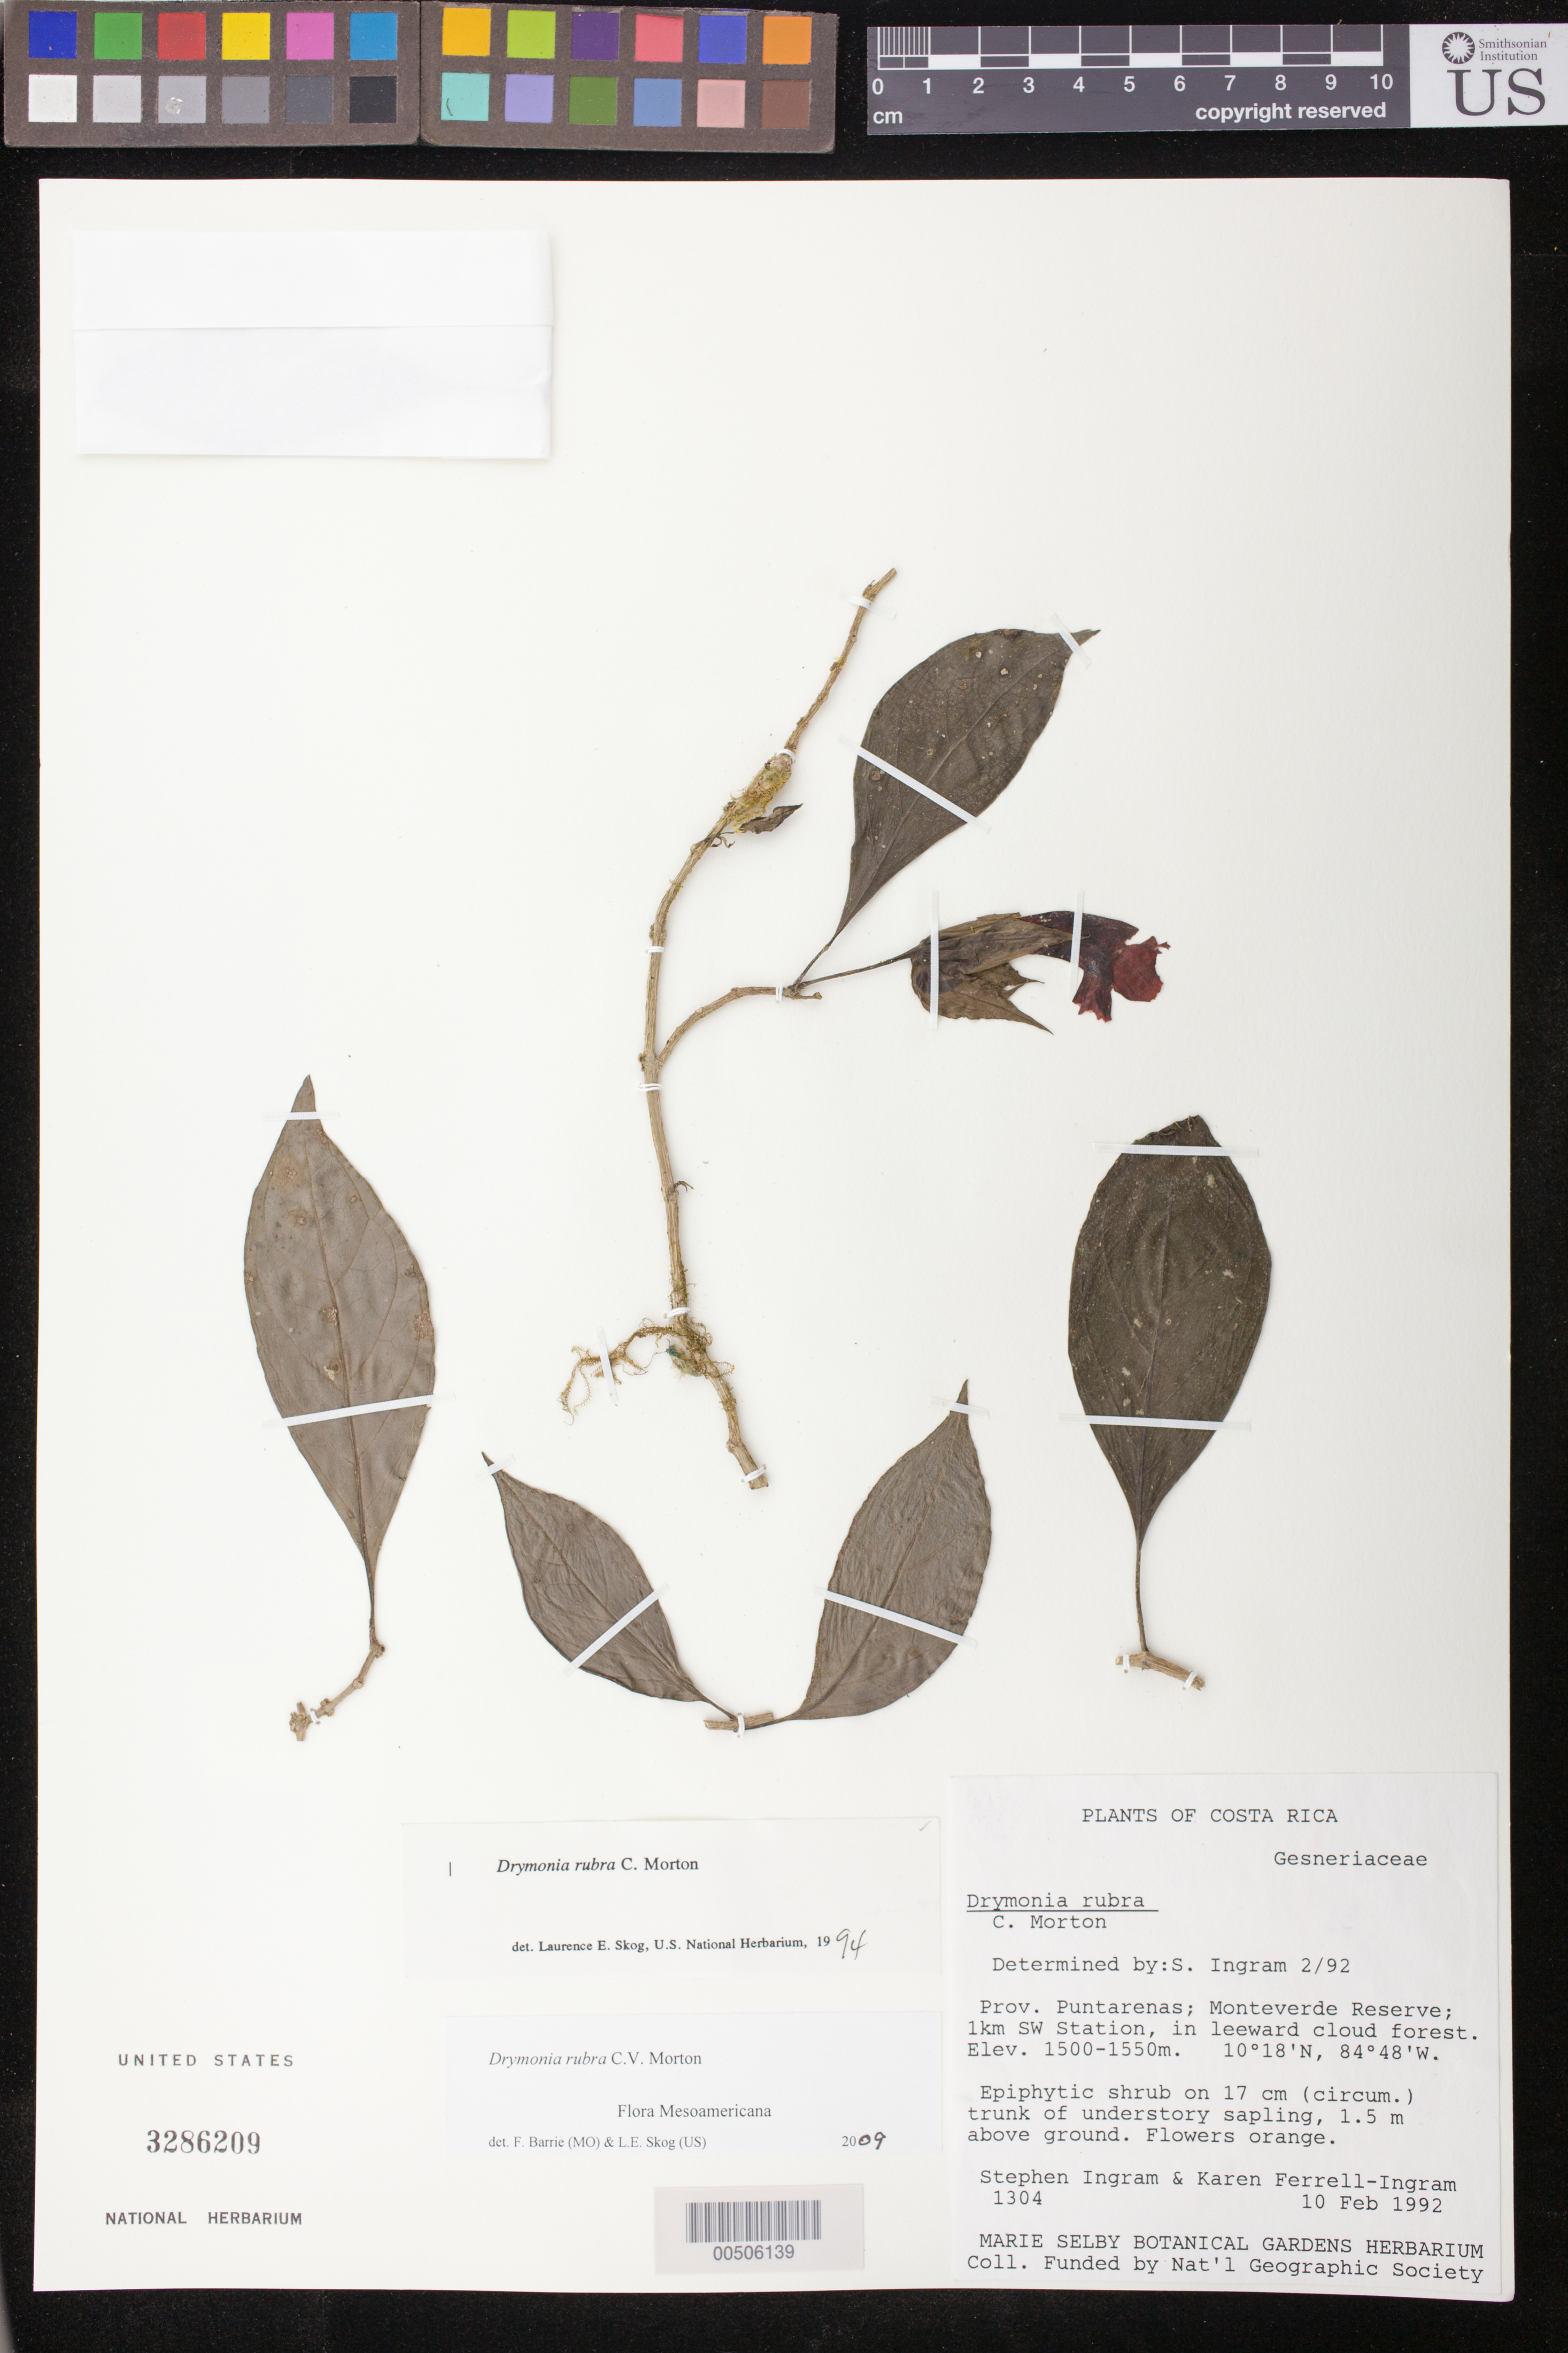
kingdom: Plantae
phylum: Tracheophyta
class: Magnoliopsida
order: Lamiales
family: Gesneriaceae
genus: Drymonia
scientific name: Drymonia rubra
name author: C.V. Morton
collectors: S. Ingram & K. Ferrell-Ingram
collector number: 1304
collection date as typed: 10 Feb 1992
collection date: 1992-02-10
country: Costa Rica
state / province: Puntarenas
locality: Monteverde Reserve, SW of station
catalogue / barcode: US 3286209